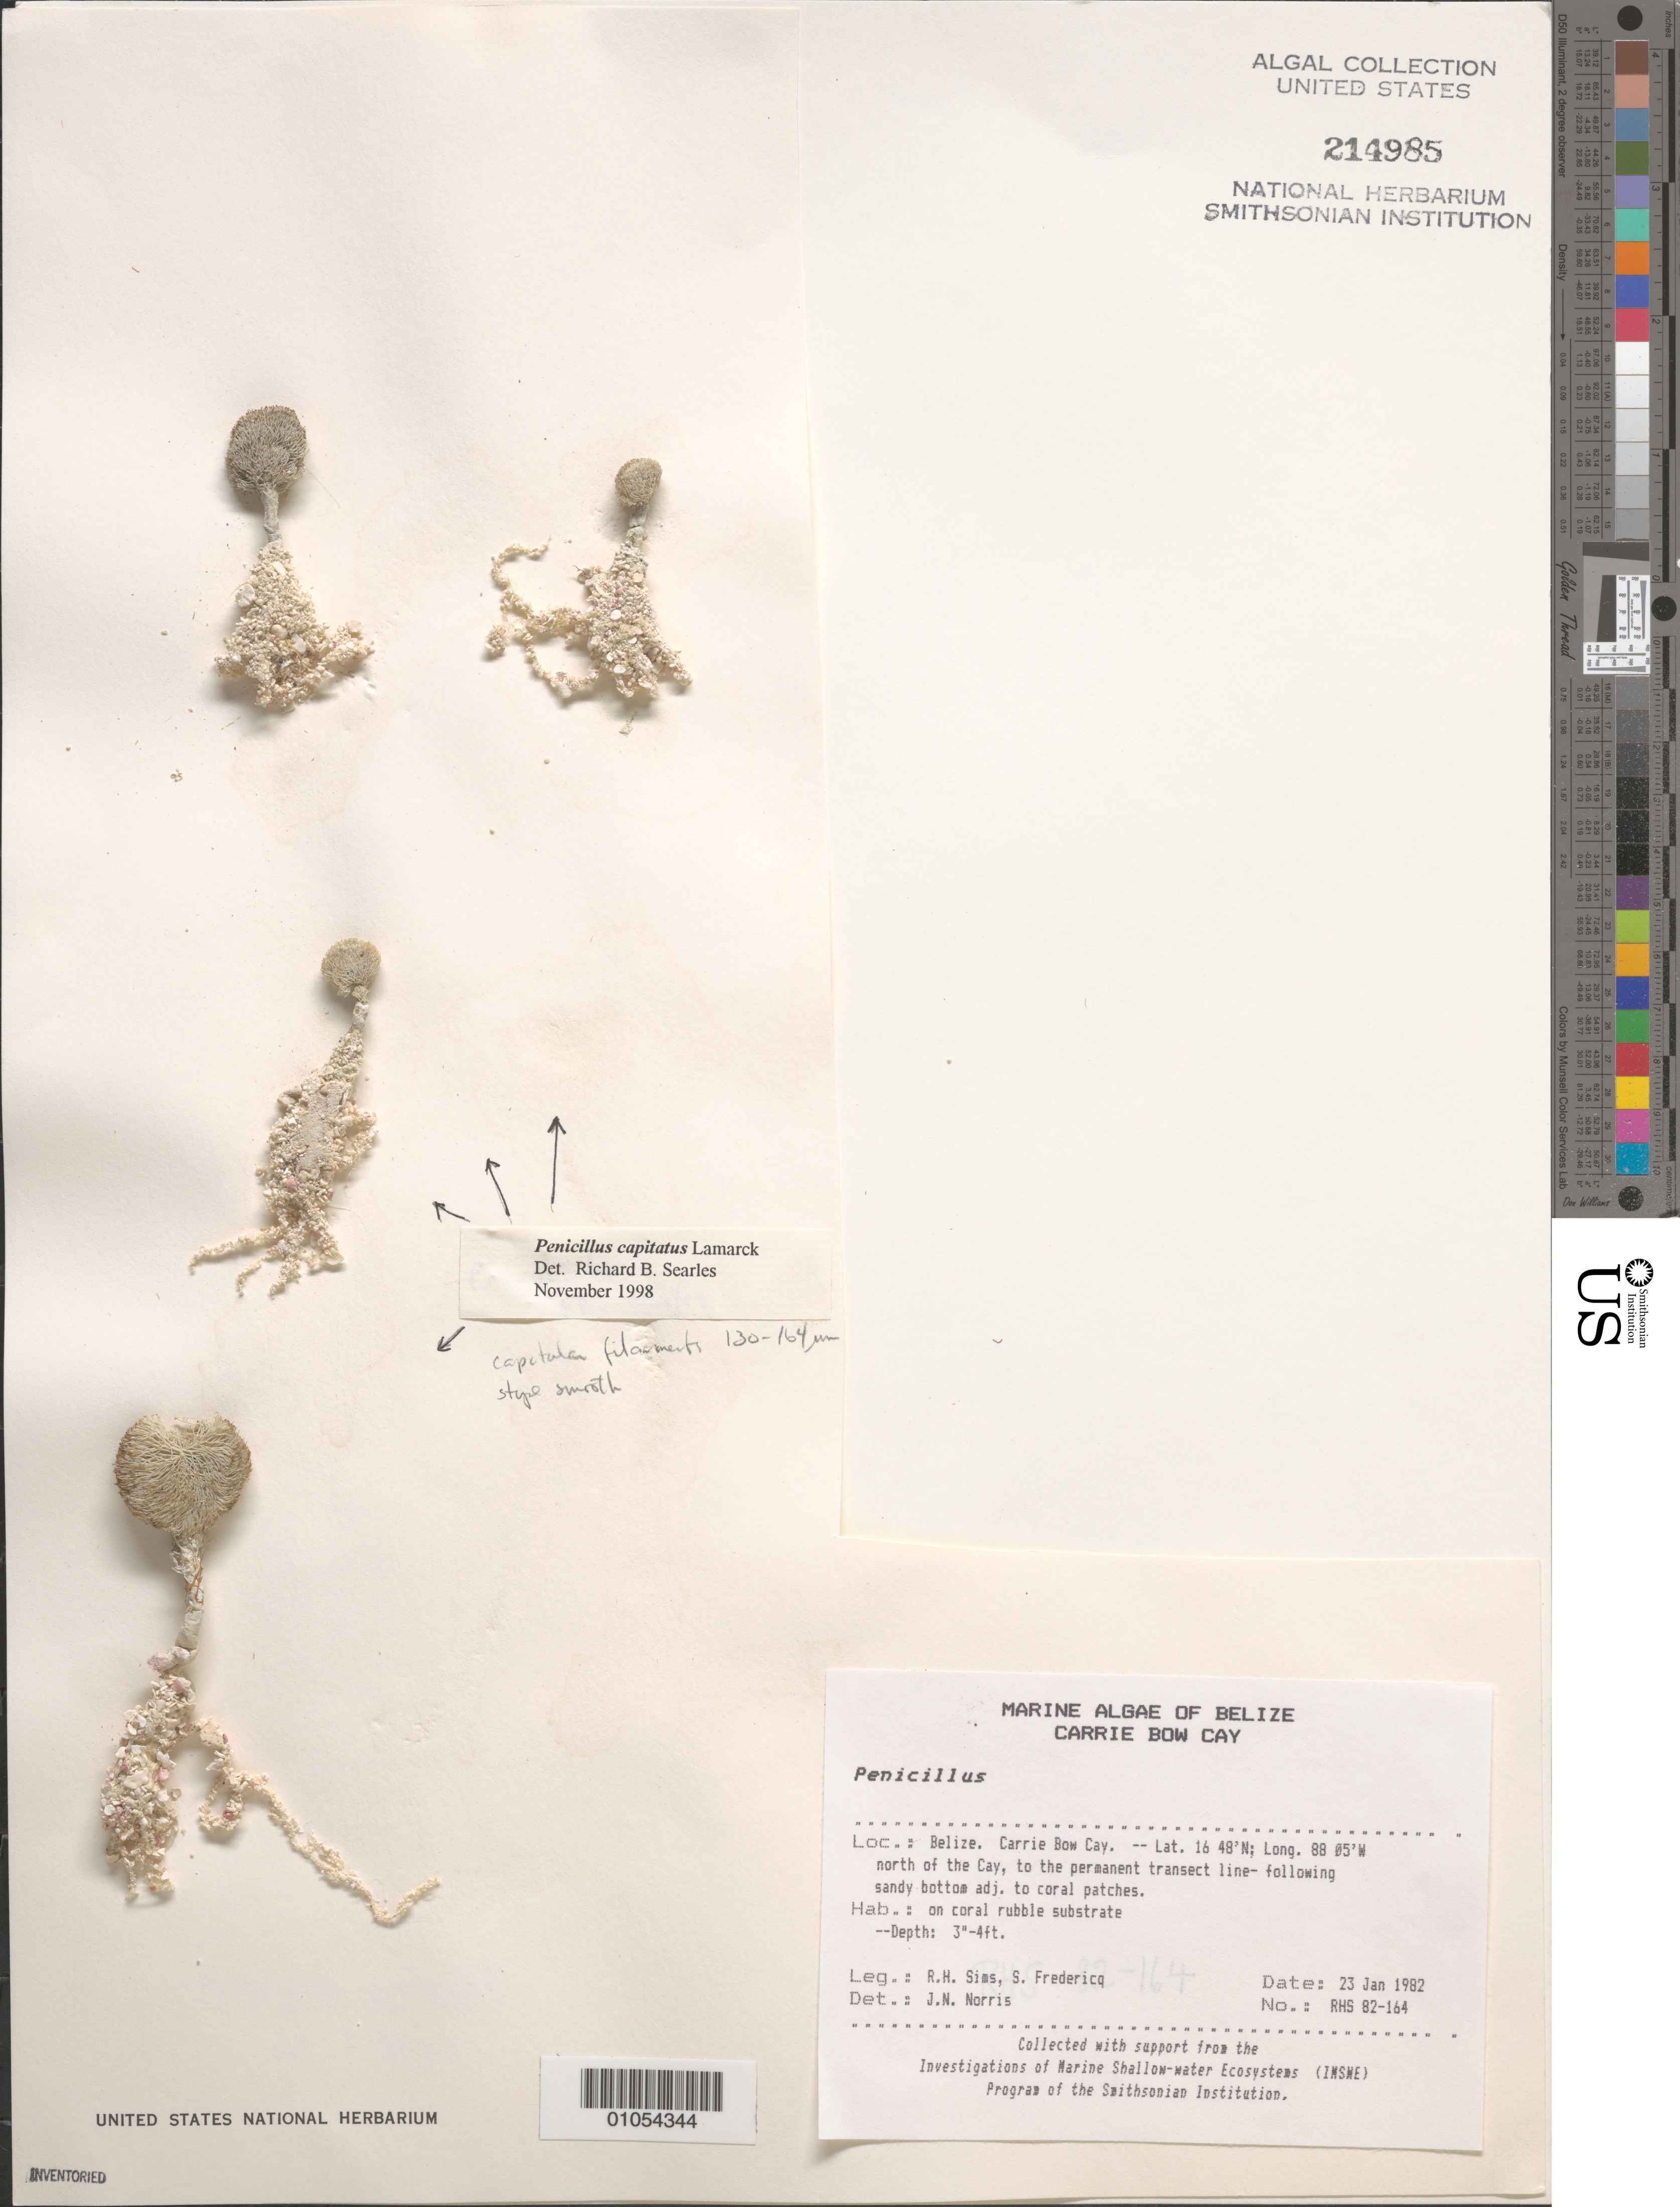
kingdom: Plantae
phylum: Chlorophyta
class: Ulvophyceae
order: Bryopsidales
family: Udoteaceae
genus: Penicillus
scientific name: Penicillus capitatus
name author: Lam.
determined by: Searles, R. B.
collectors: R. H. Sims & S. Fredericq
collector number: RHS 82-164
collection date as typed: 23 Jan 1982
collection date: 1982-01-23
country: Belize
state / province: Stann Creek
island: Carrie Bow Cay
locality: North of the cay, to the permanent transect line-following sandy bottom adjacent to coral patches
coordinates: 16 48'N, 88 05'W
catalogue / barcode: US 214985